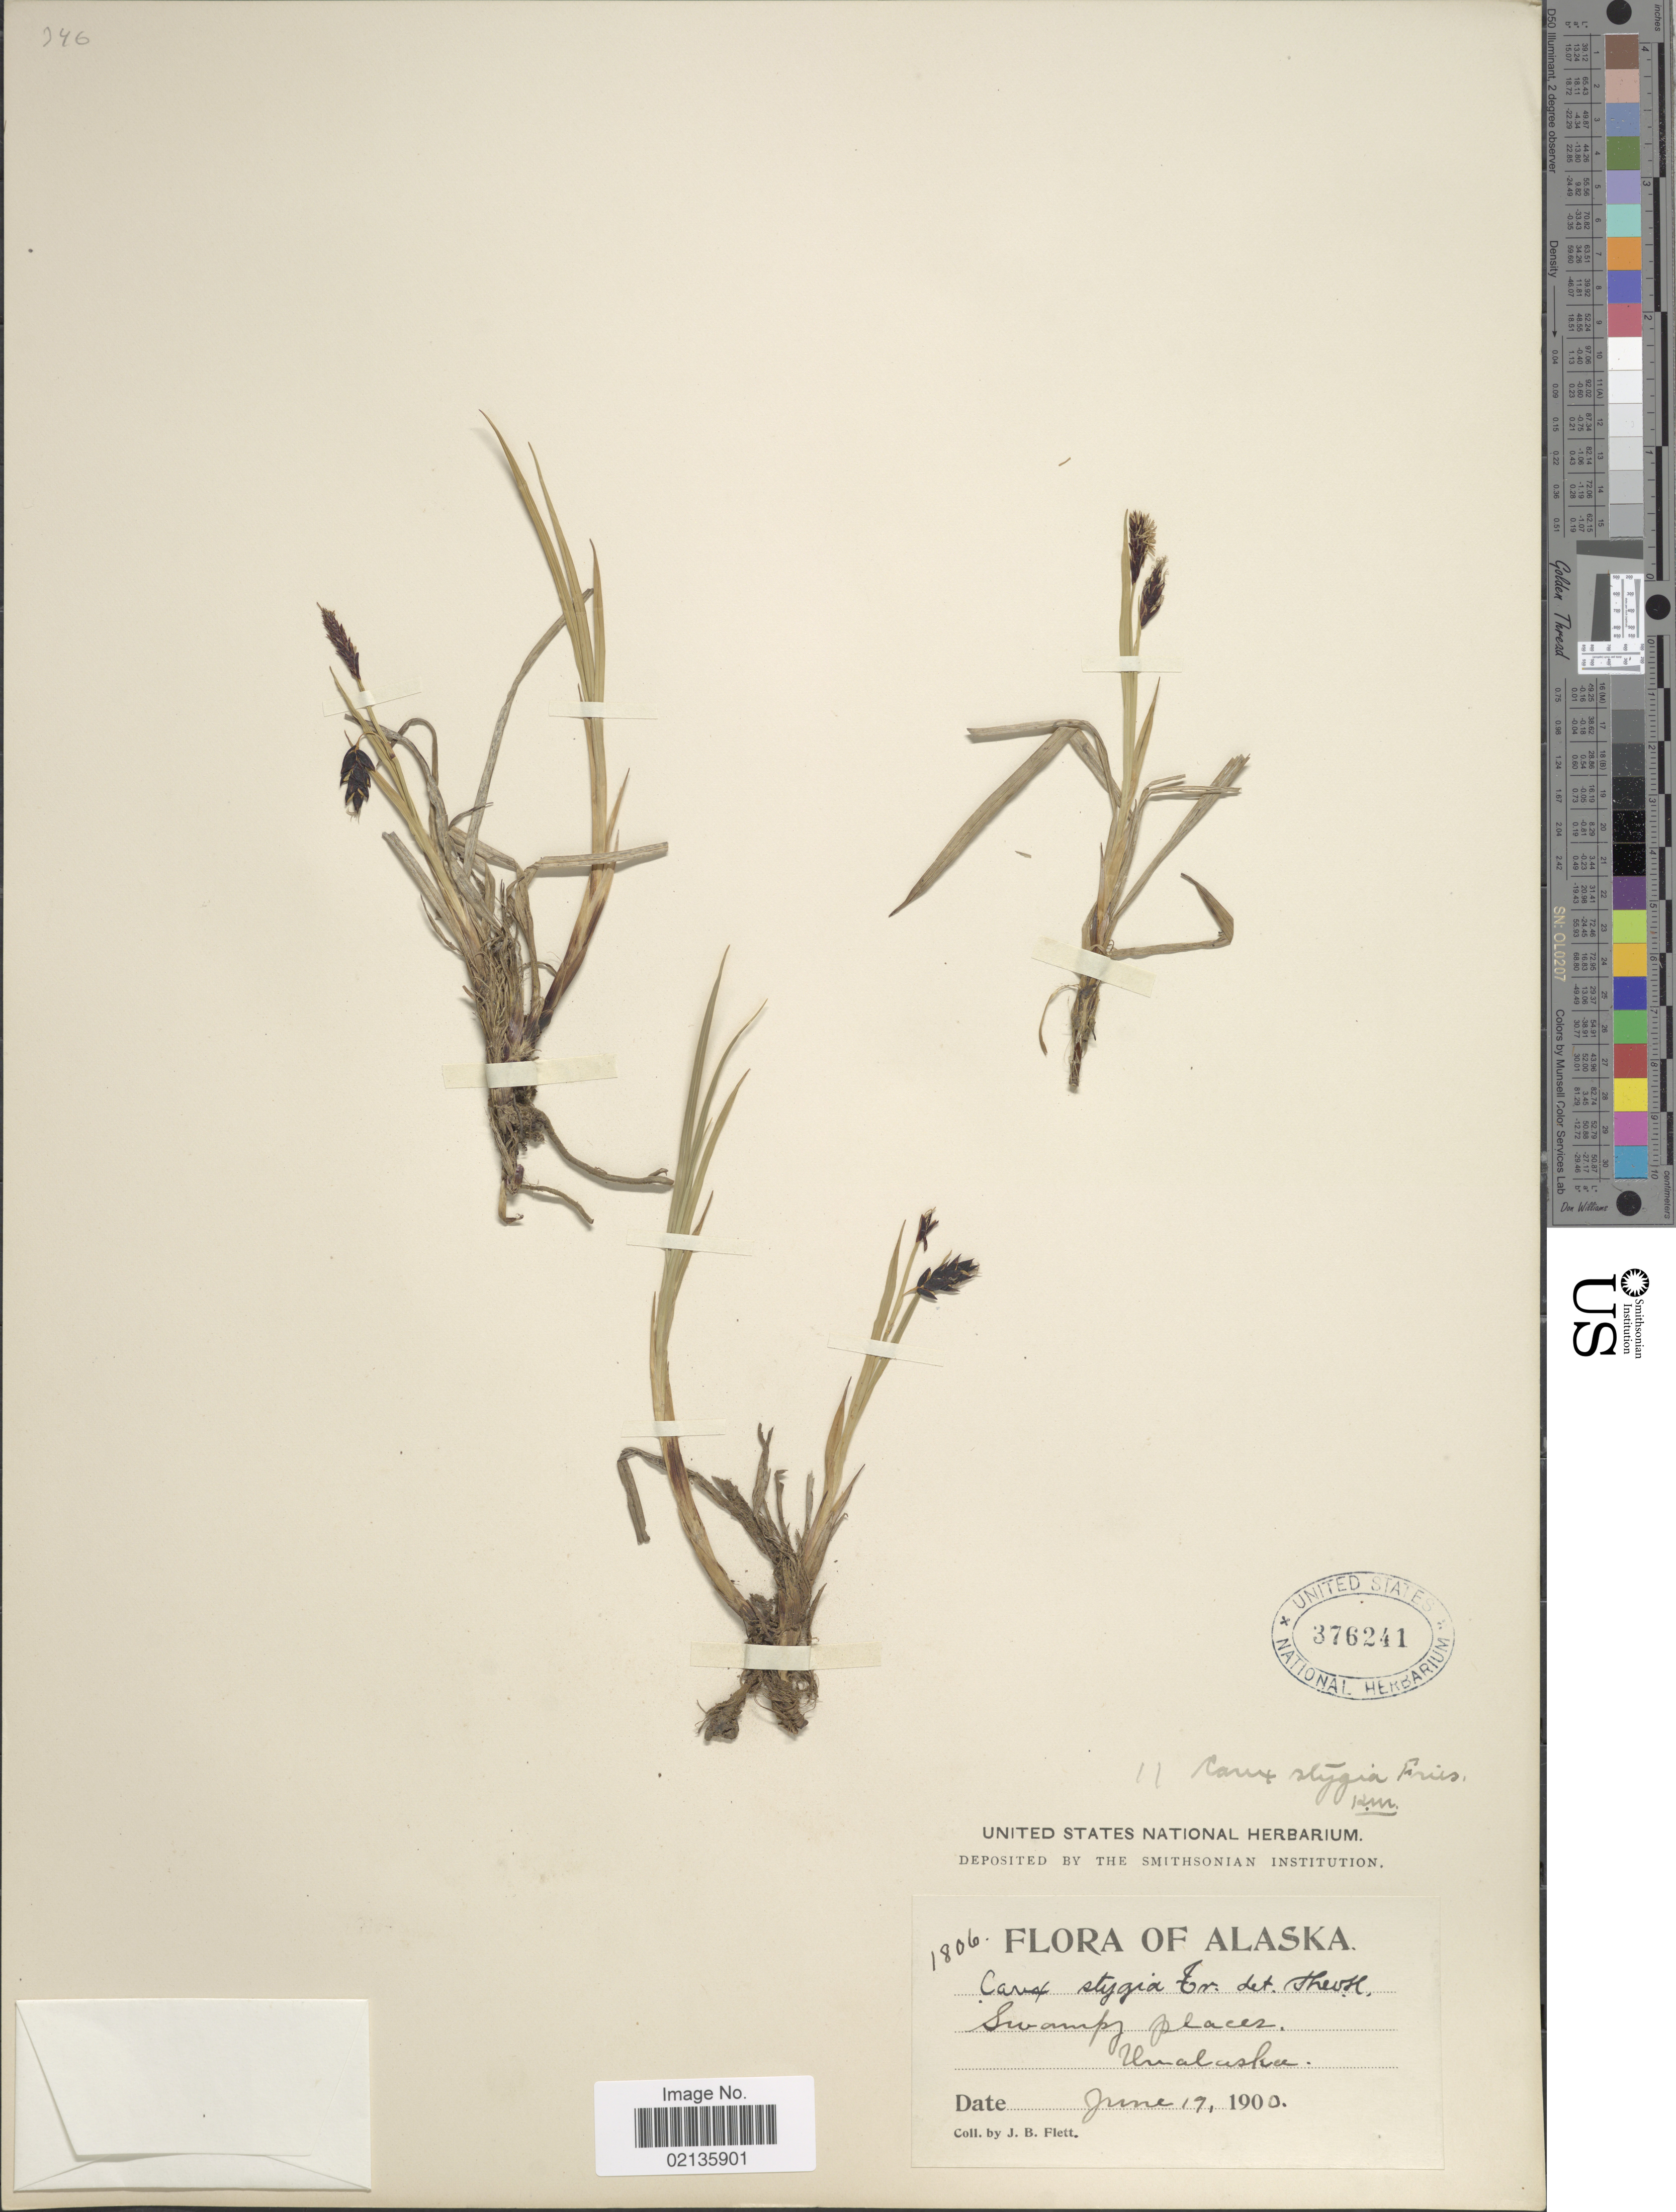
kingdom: Plantae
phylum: Tracheophyta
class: Liliopsida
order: Poales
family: Cyperaceae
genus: Carex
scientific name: Carex x stygia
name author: Fr.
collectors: J. Flett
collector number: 1806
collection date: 1900-06-19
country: United States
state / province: Alaska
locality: Unalaska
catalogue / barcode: US 376241